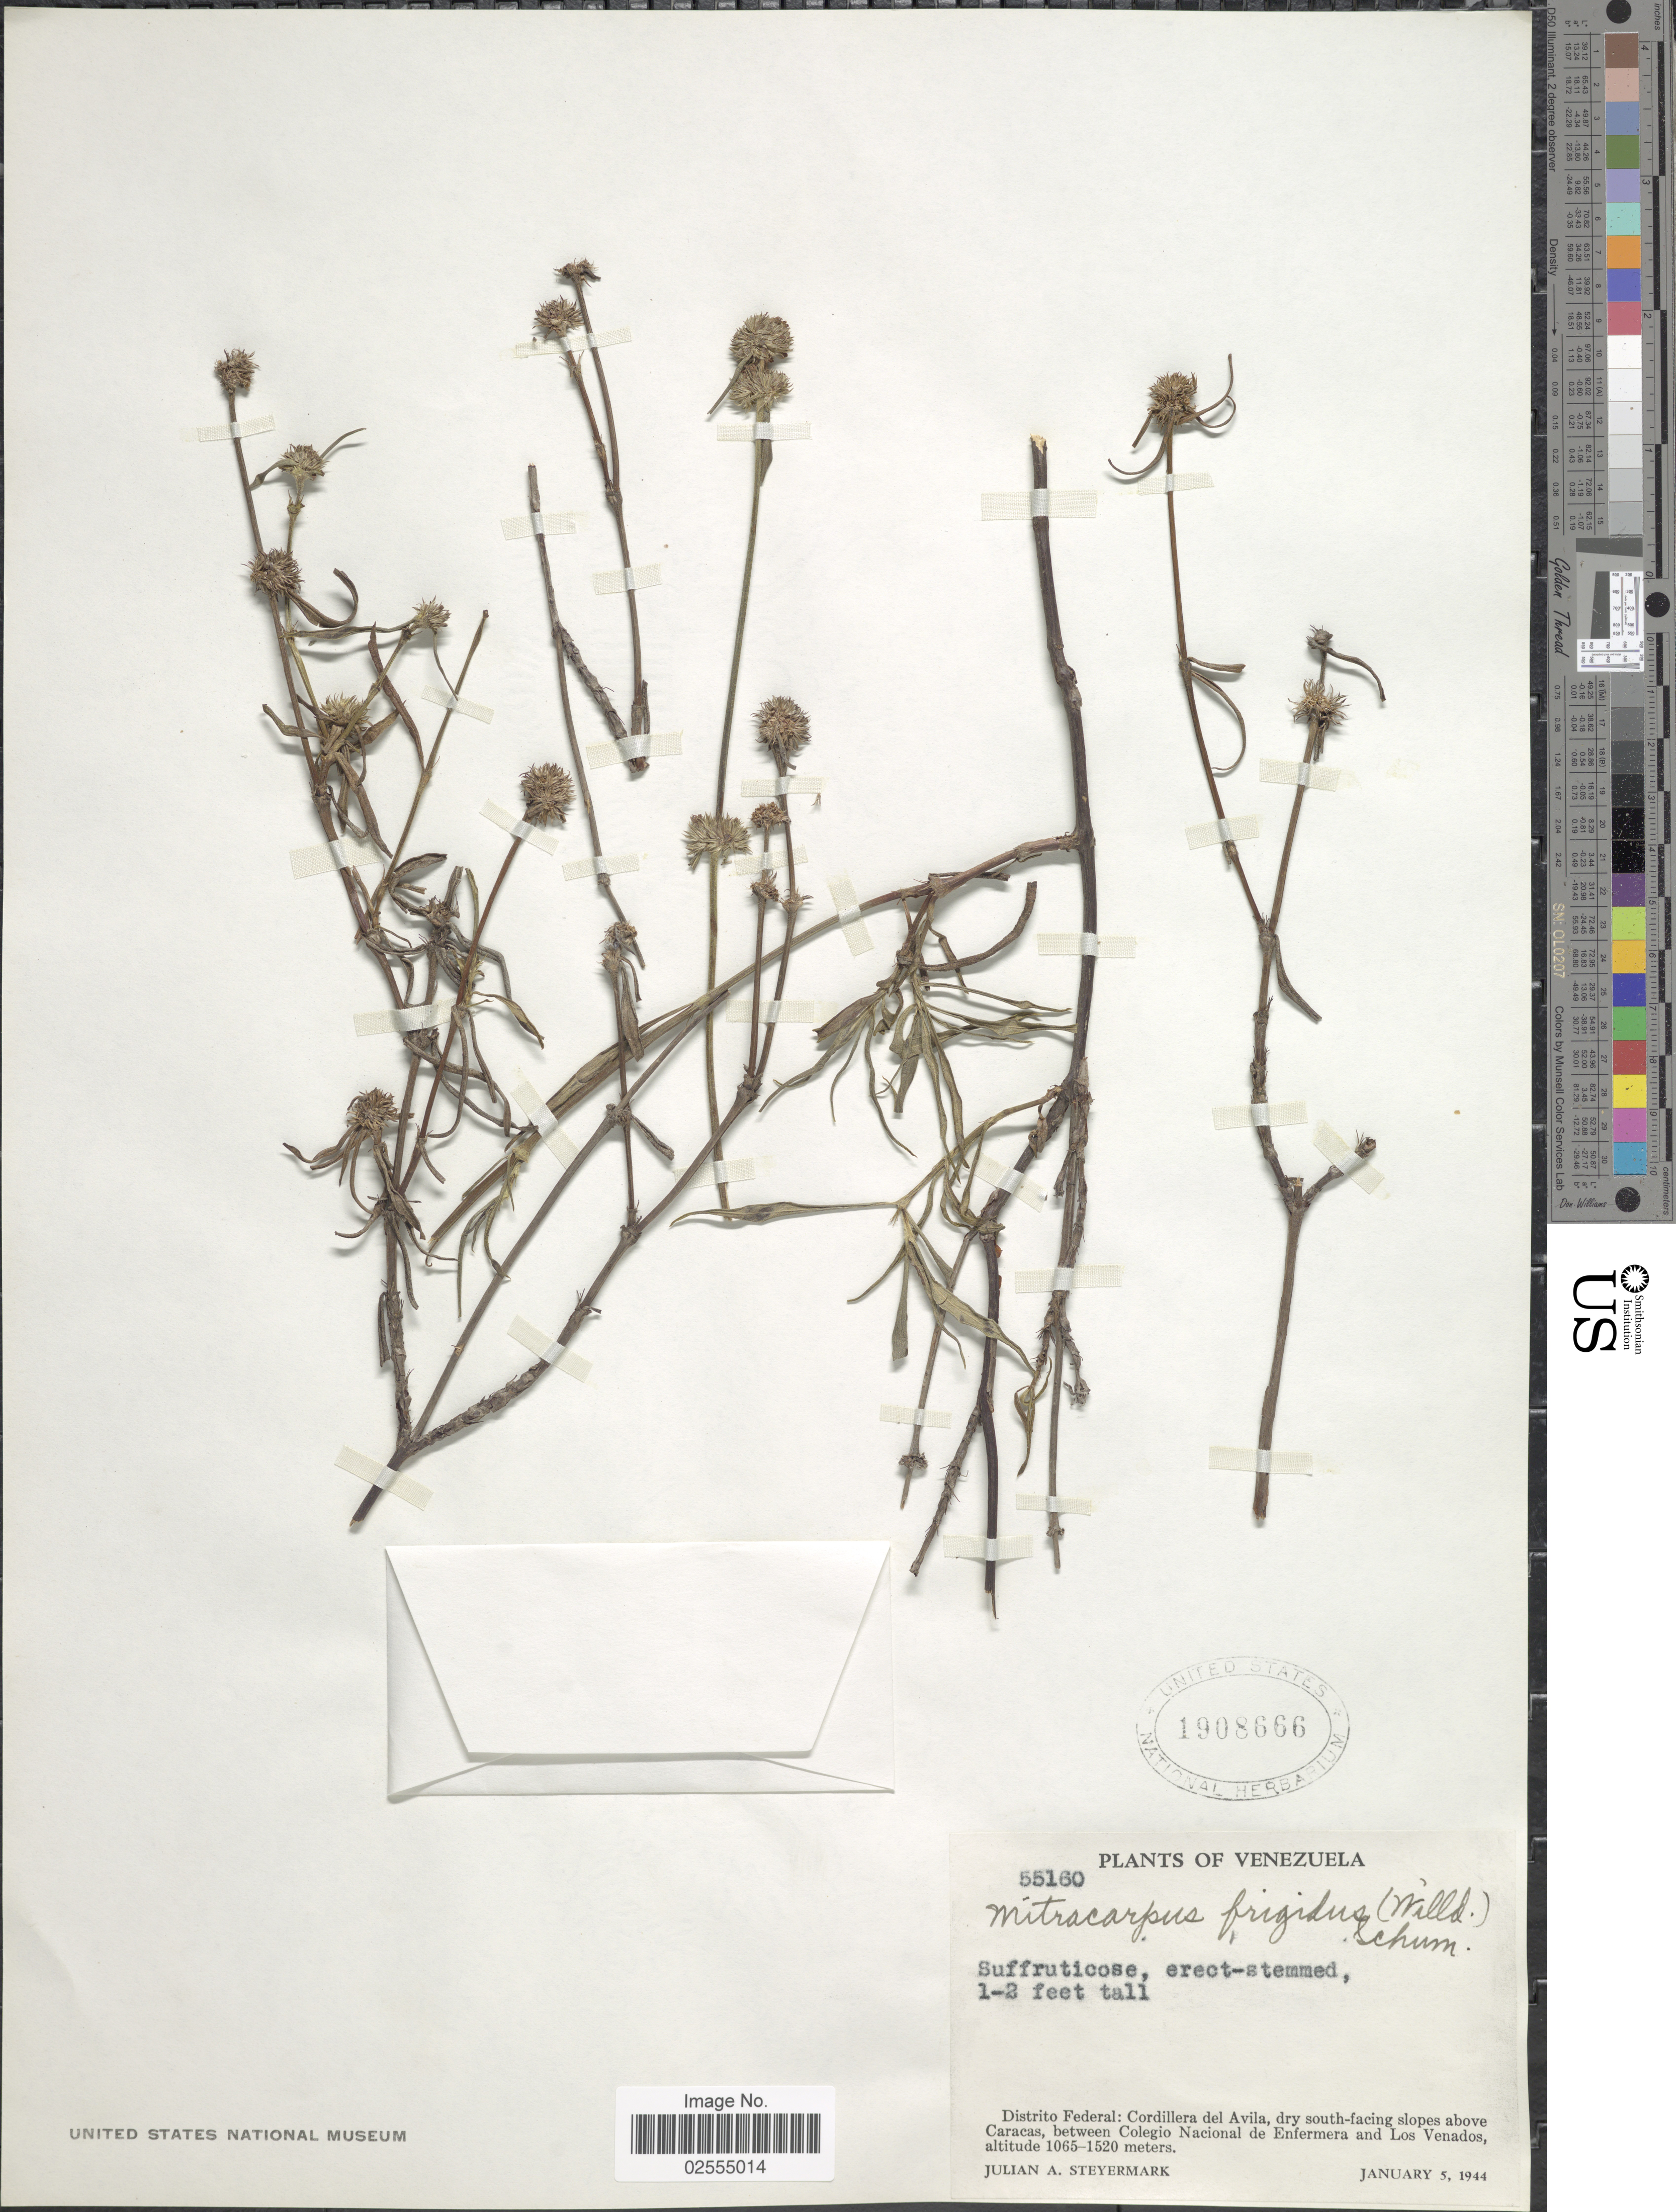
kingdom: Plantae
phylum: Tracheophyta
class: Magnoliopsida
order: Gentianales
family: Rubiaceae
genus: Mitracarpus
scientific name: Mitracarpus frigidus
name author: (Willd. ex Roem. & Schult.) K. Schum.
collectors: J. Steyermark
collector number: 55160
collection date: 1944-01-05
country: Venezuela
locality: Distrito Federal: Cordillera del Avila, above Caracas, between Colegio Nacional de Enfermera and Los Venados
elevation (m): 1065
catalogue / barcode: US 1908666